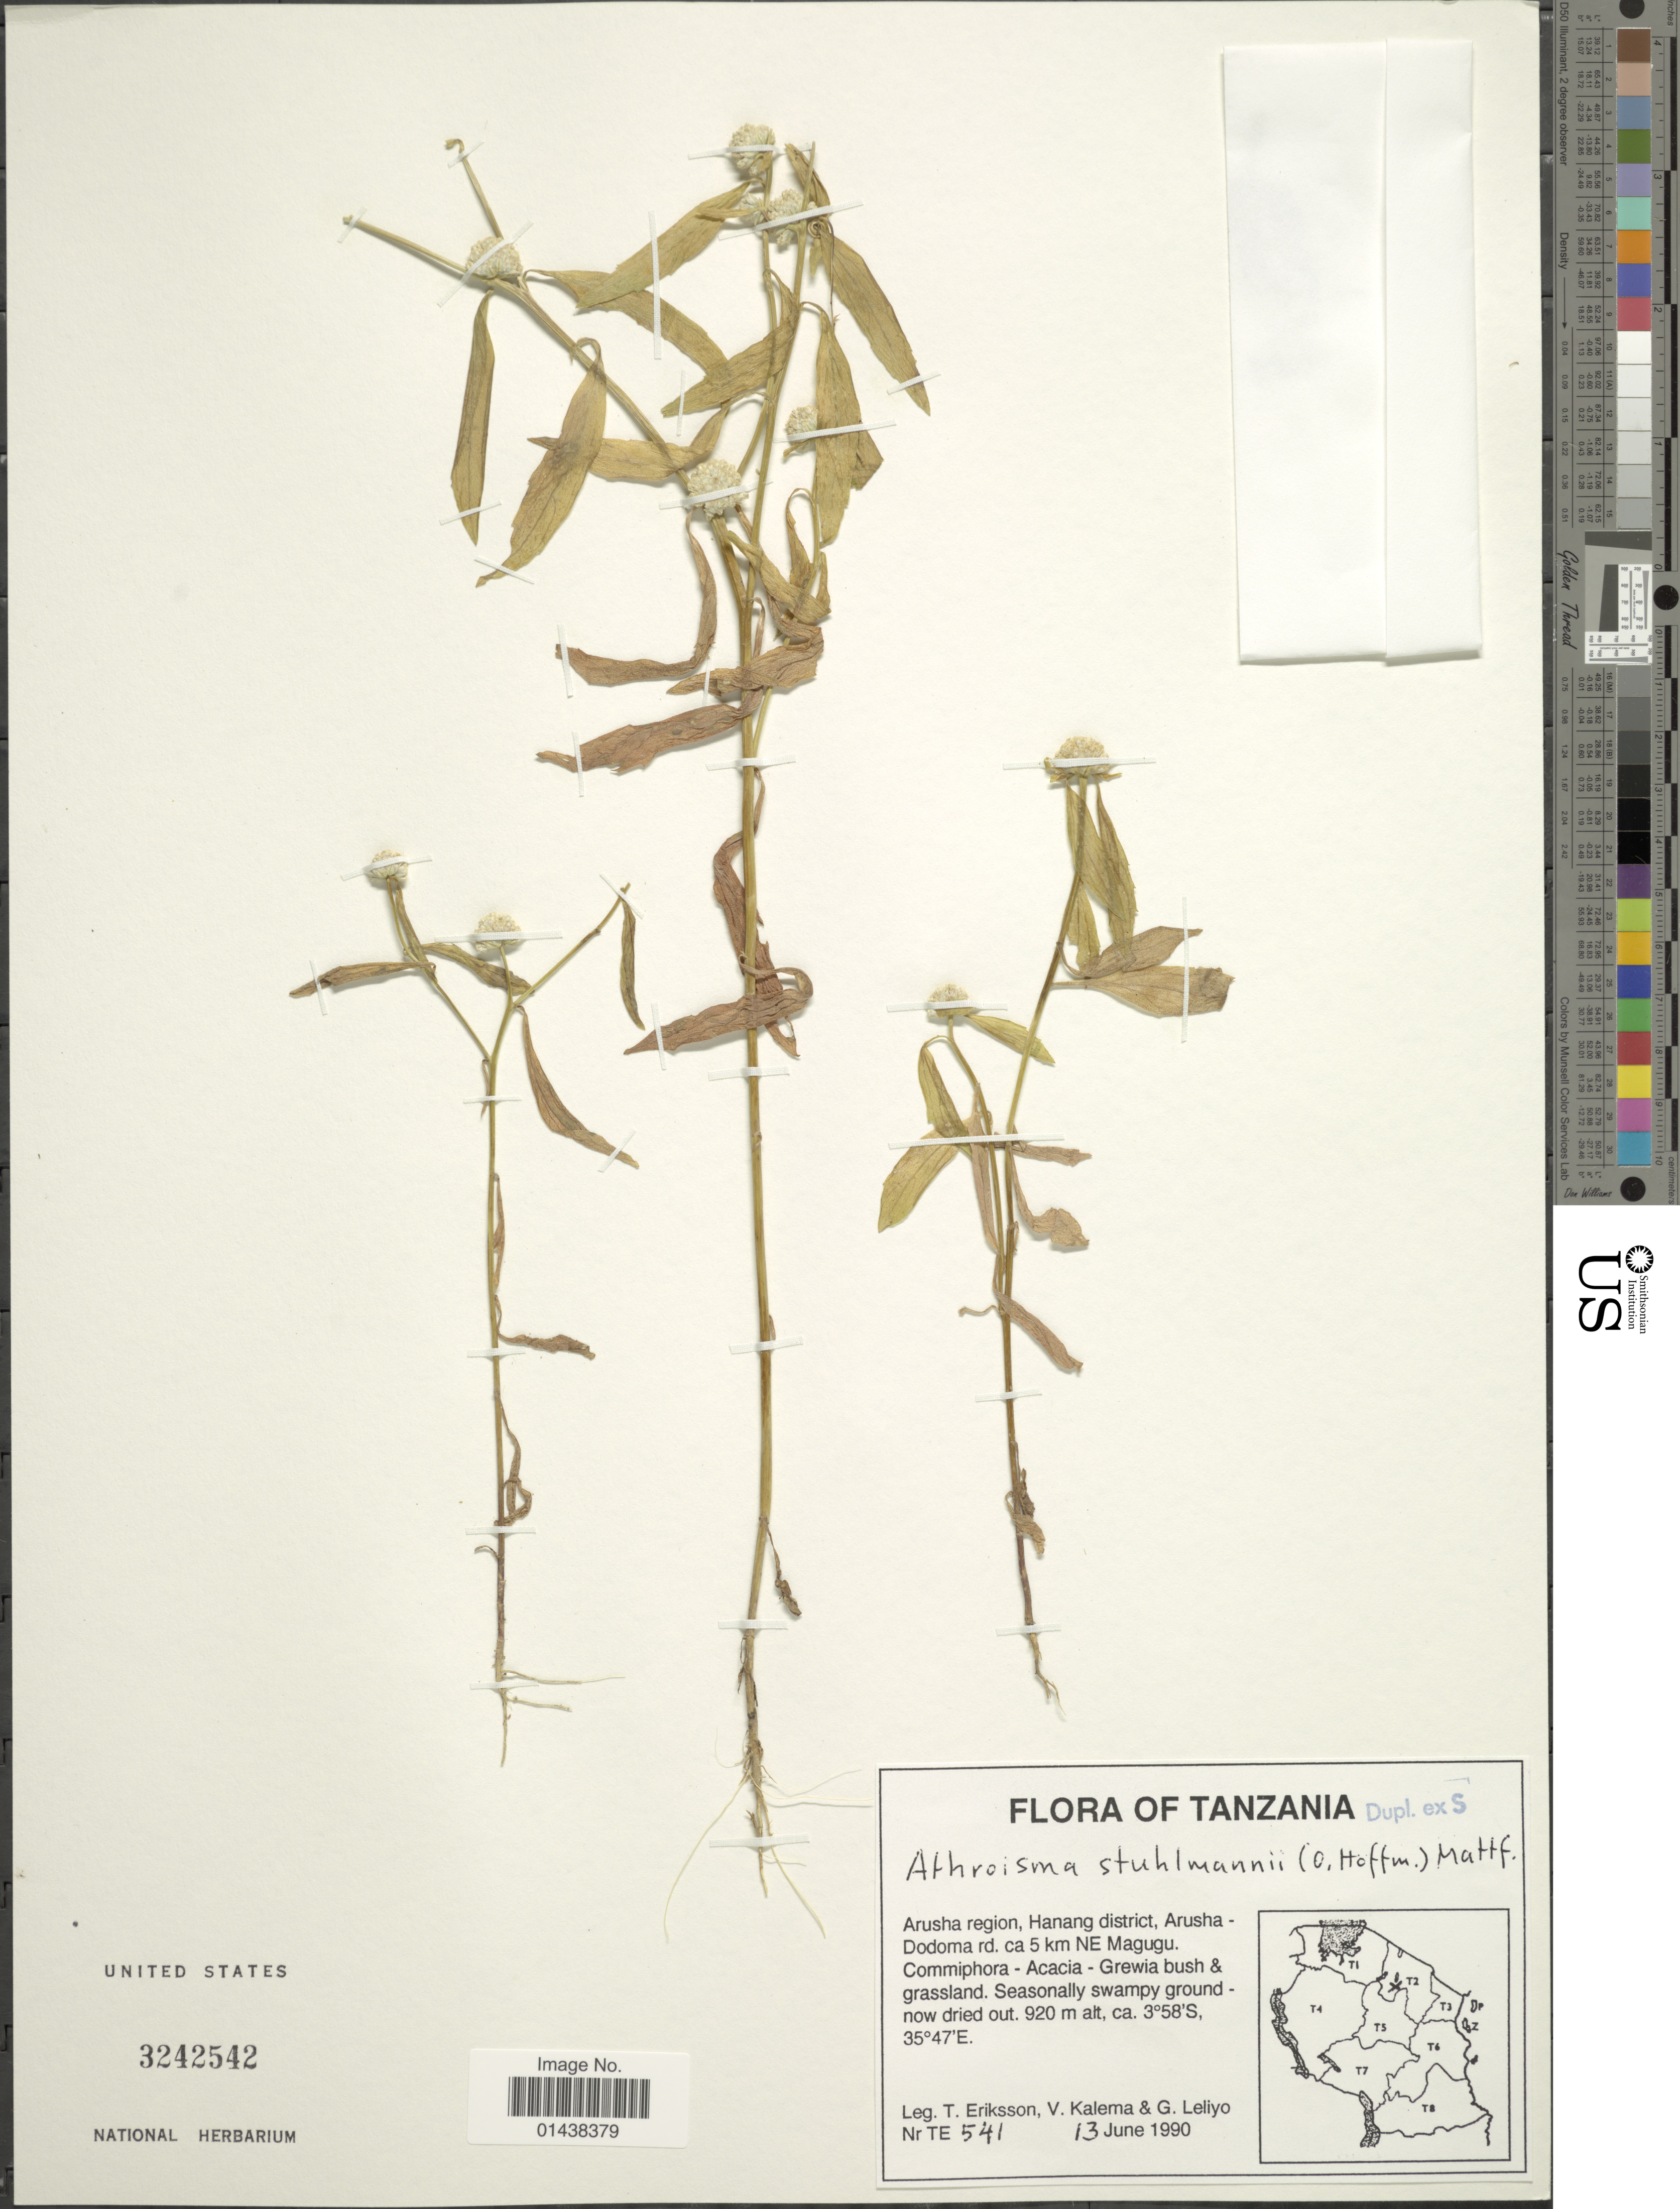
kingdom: Plantae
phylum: Tracheophyta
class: Magnoliopsida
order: Asterales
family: Asteraceae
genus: Athroisma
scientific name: Athroisma psyllioides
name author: (Oliv.) Mattf.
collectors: T. Eriksson, V. Kalema & G. Leliyo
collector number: TE541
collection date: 1990-06-13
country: Tanzania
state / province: Arusha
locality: Hanang district, Arusha-Dodoma rd. ca. 5 km NE magugu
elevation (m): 920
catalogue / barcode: US 3242542